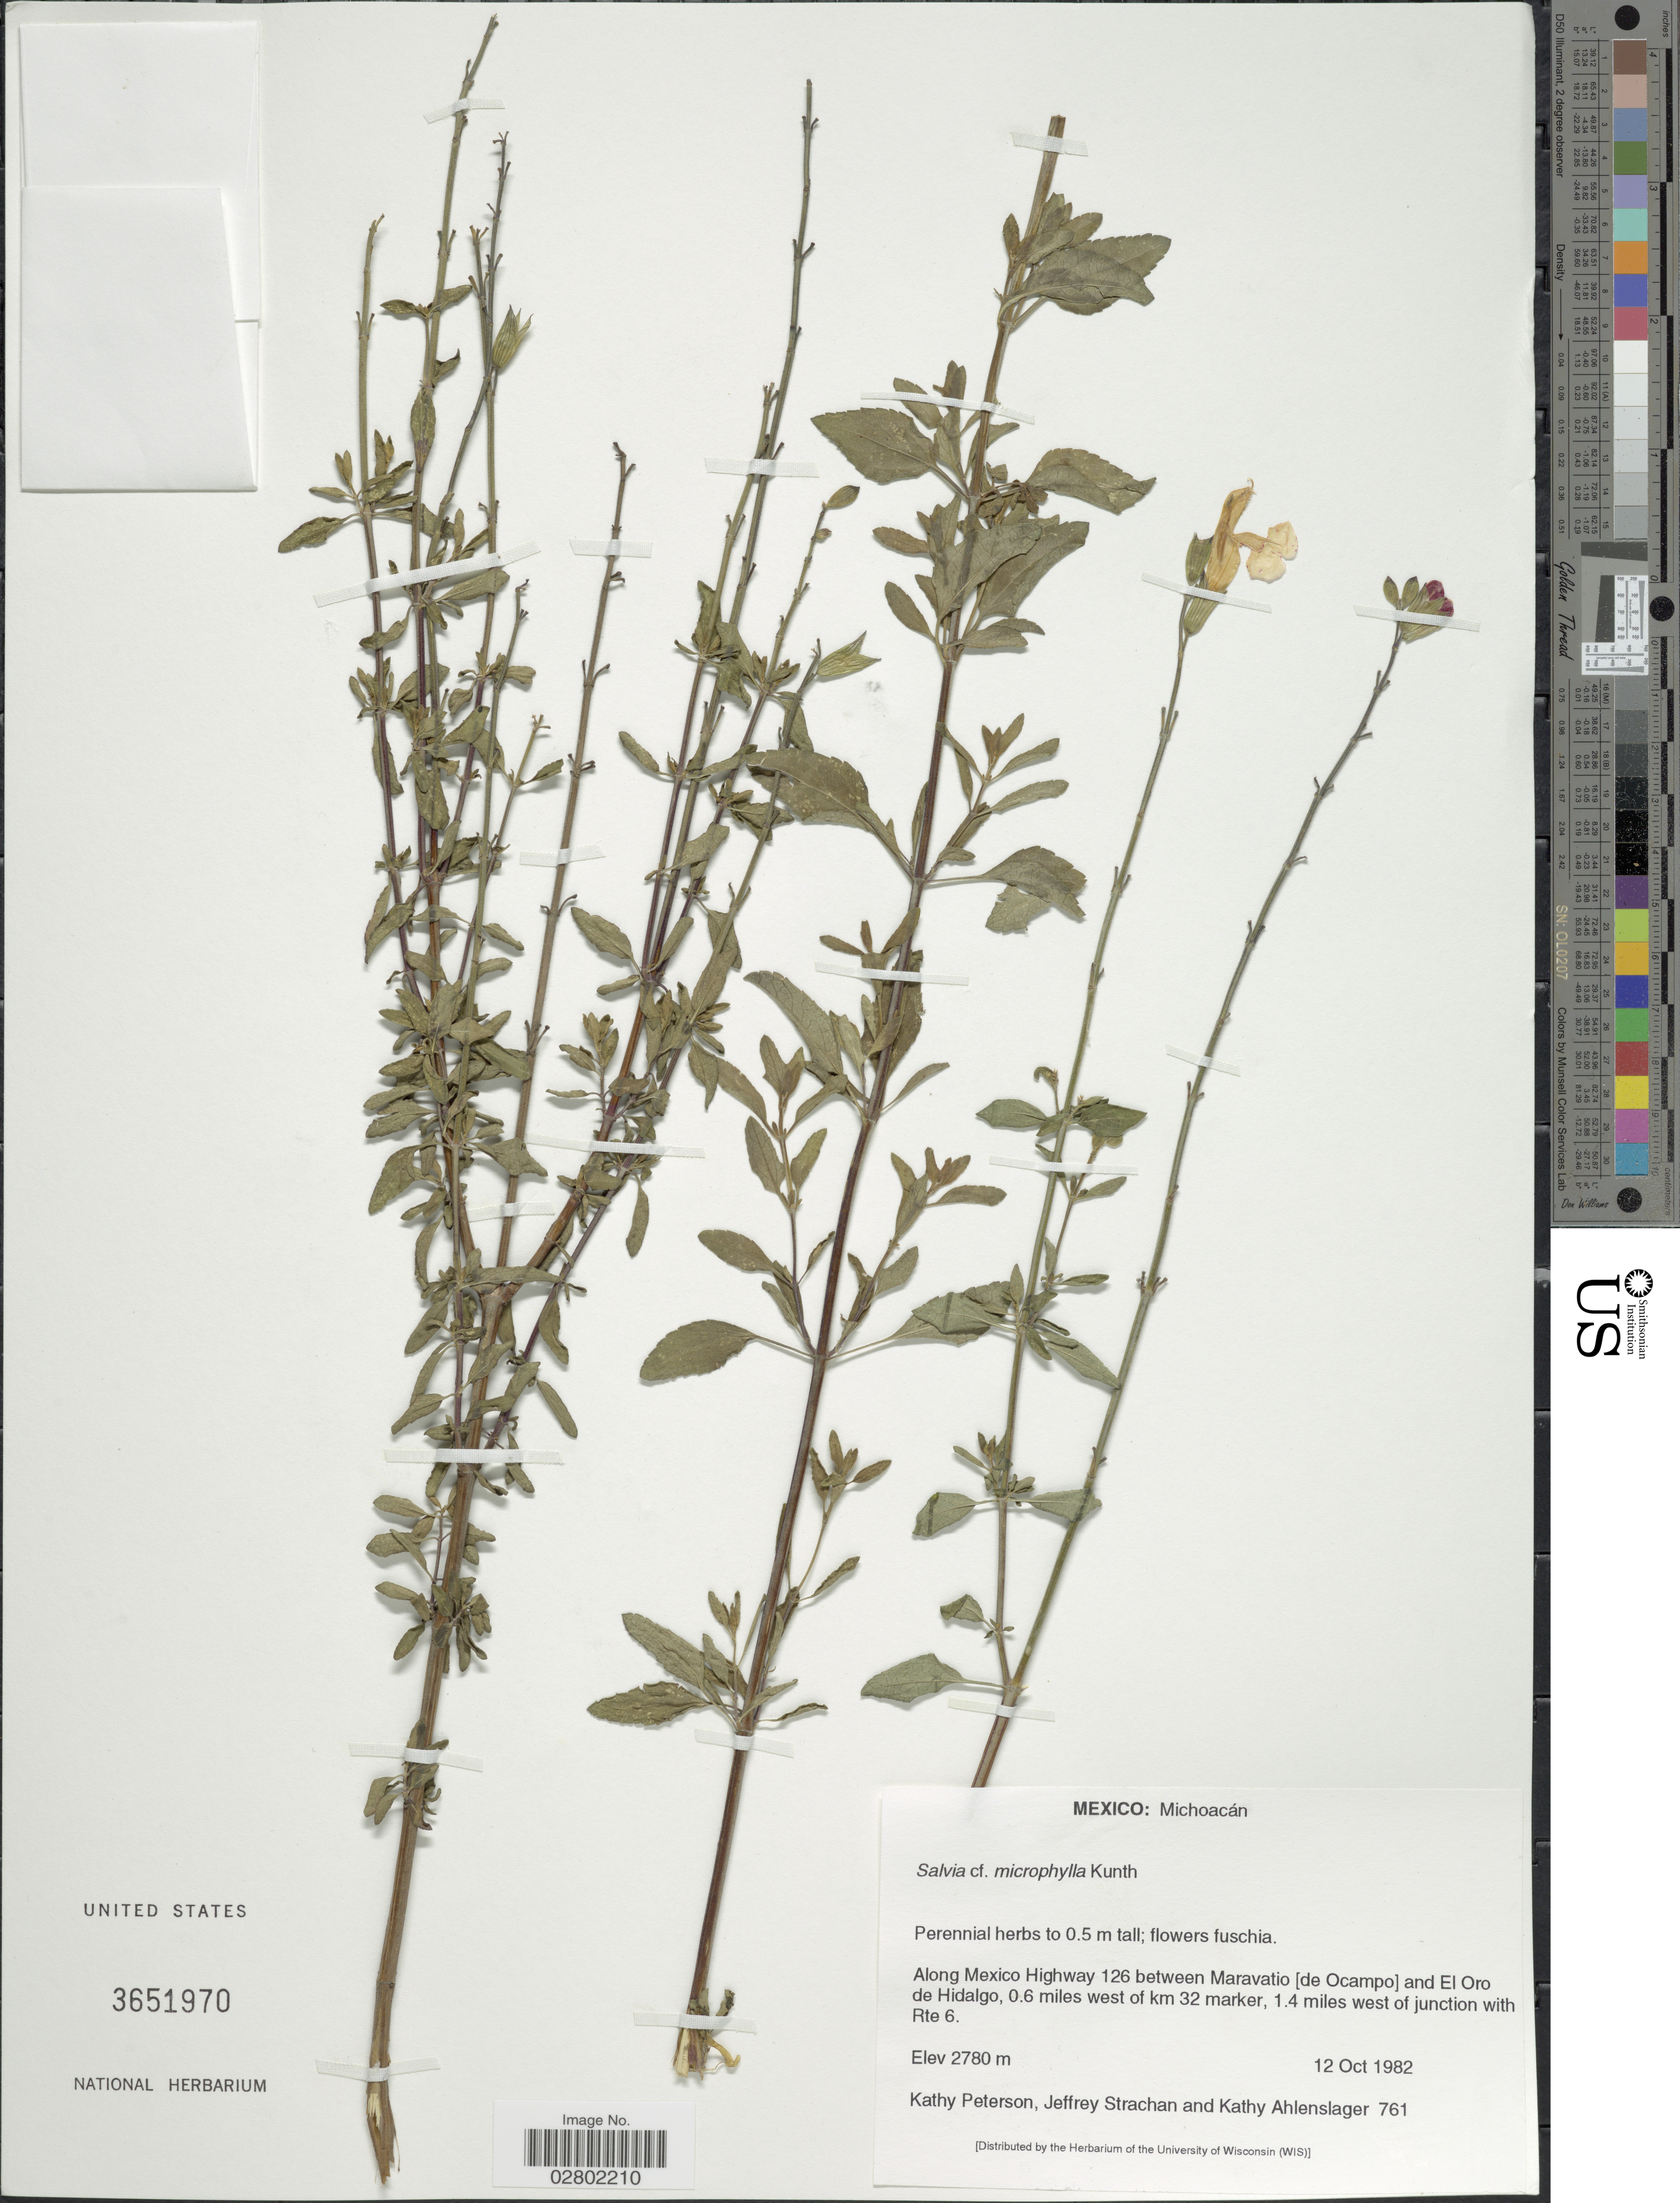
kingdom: Plantae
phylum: Tracheophyta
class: Magnoliopsida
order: Lamiales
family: Lamiaceae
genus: Salvia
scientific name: Salvia microphylla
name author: Kunth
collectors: K. Peterson, J. Strachan & K. Ahlenslager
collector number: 761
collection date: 1982-10-12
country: Mexico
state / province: Michoacán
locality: Along Mexico Highway 126 between Maravatio [de Ocampo] and El Oro de Hidalgo, 0.6 miles west of km 32 marker, 1.4 miles west of junction with Rte 6.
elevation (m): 2780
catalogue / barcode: US 3651970